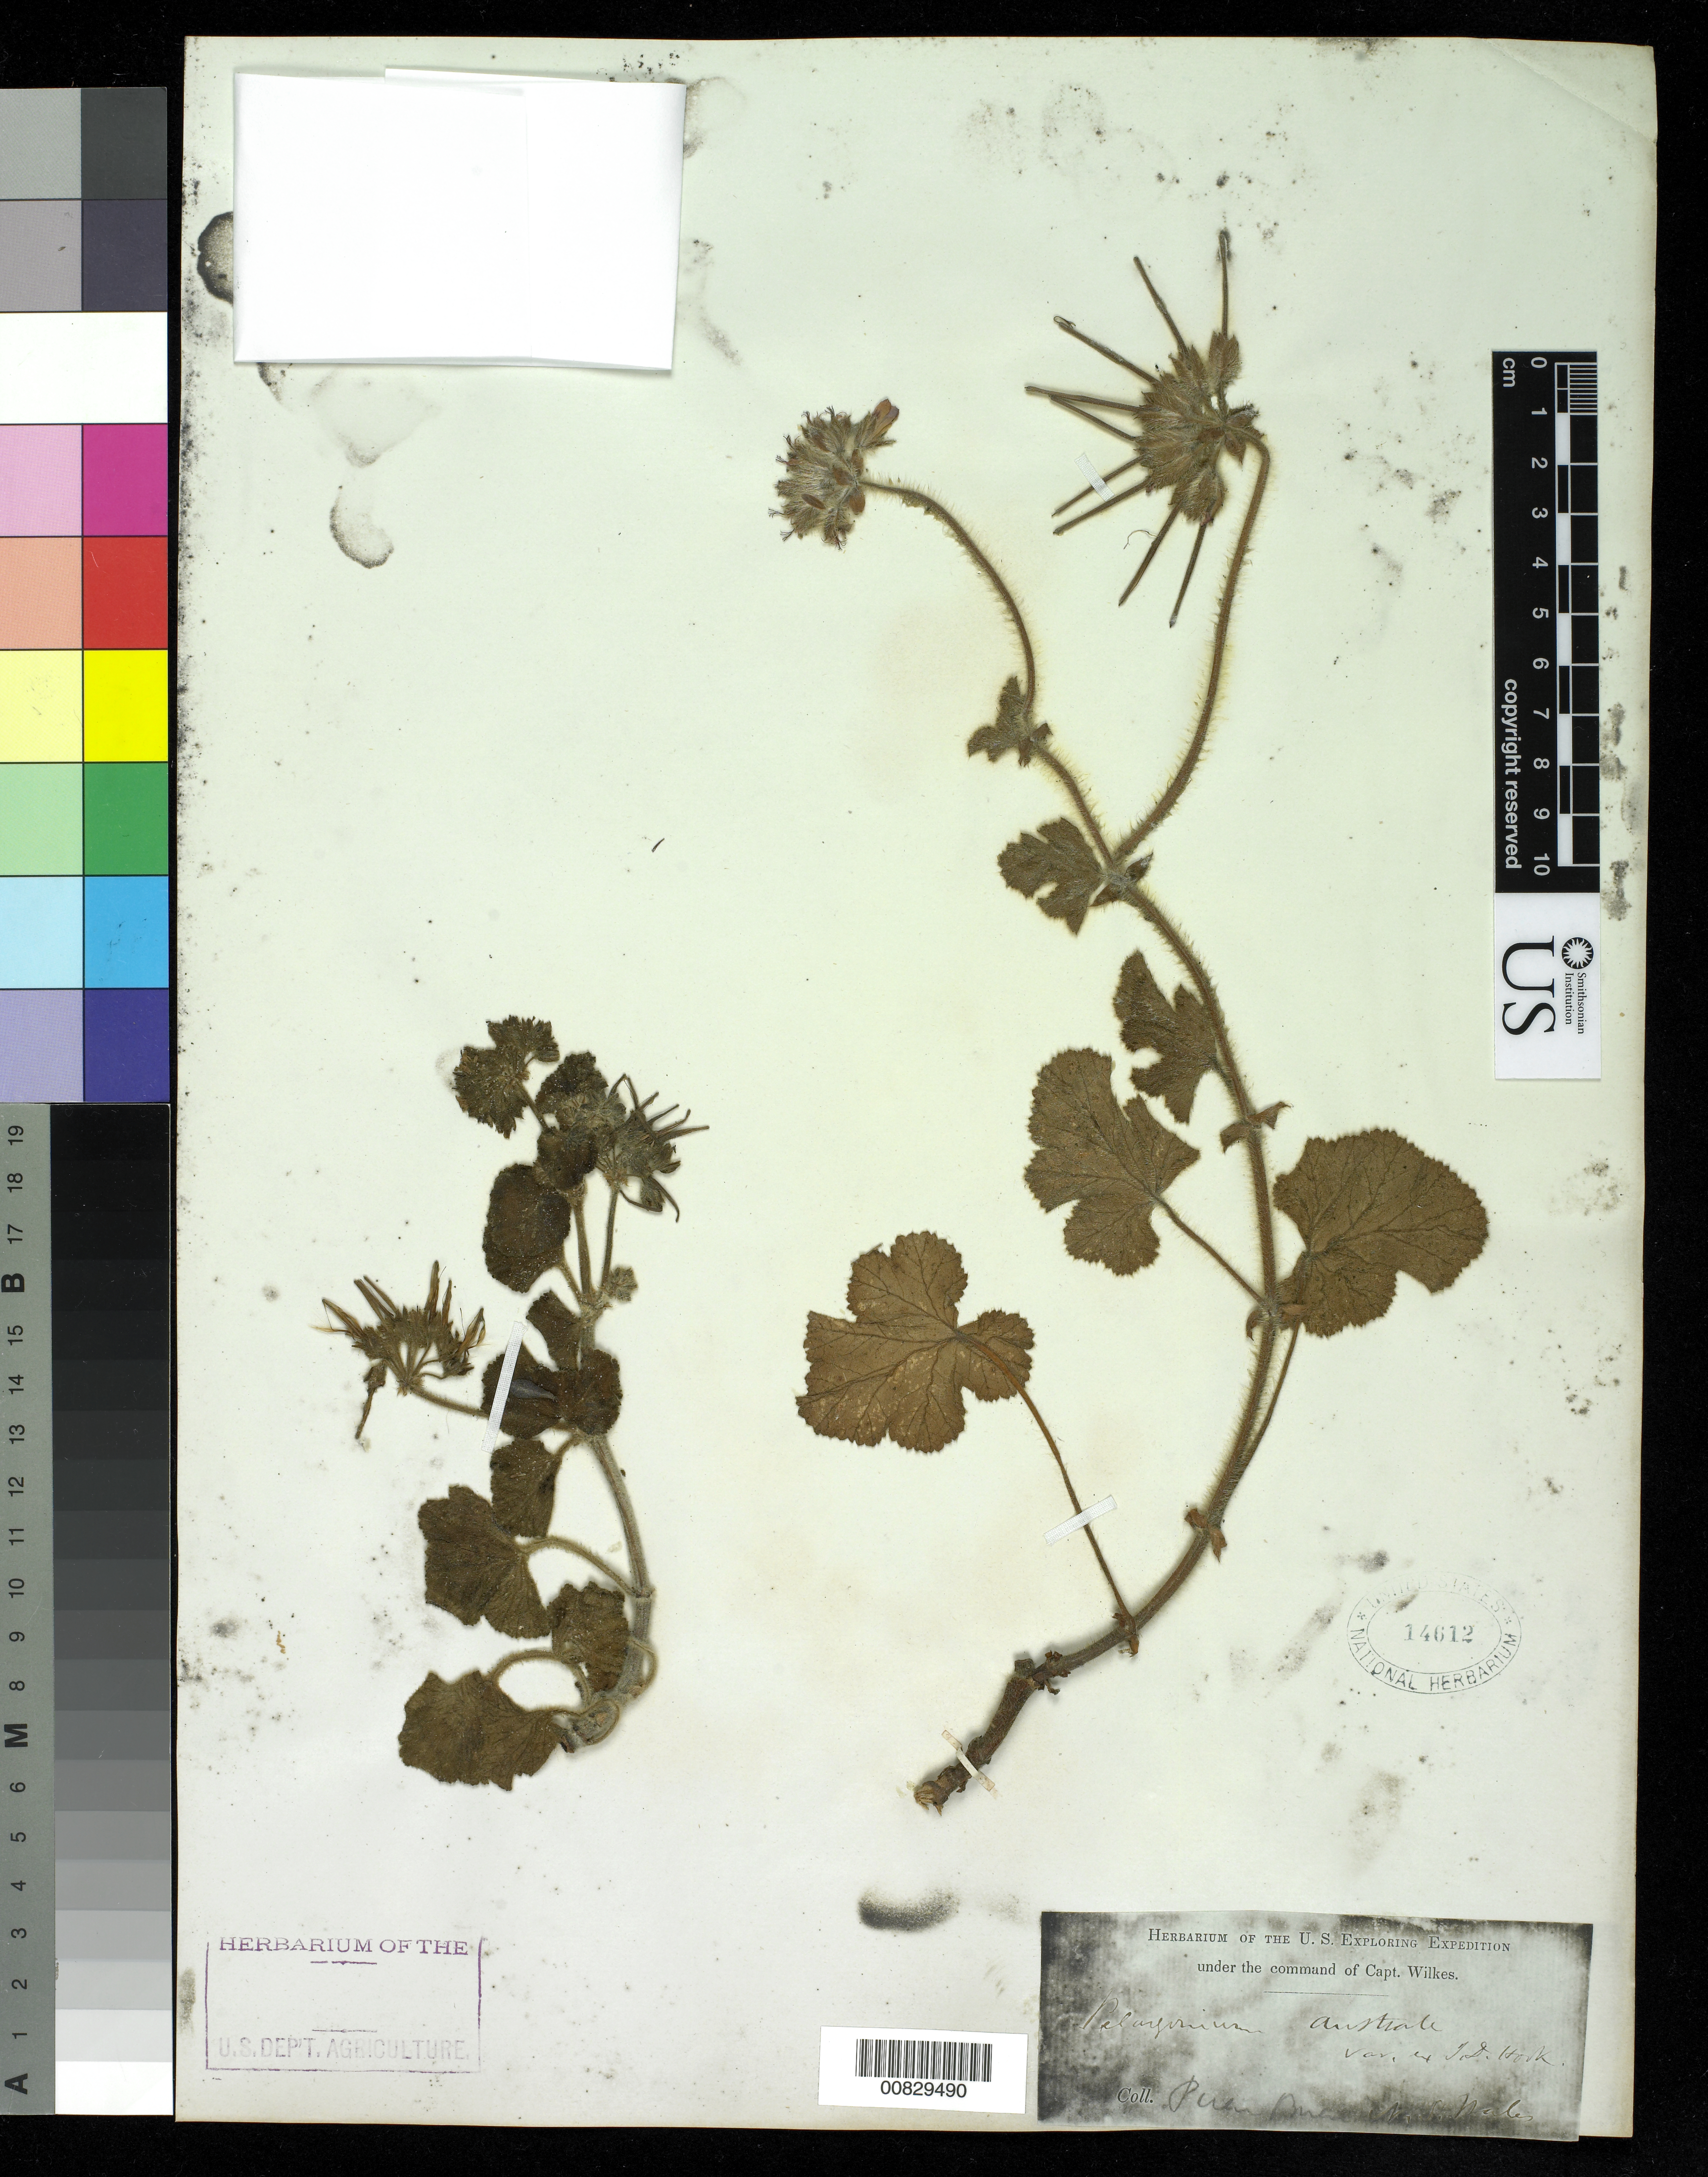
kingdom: Plantae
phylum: Tracheophyta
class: Magnoliopsida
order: Geraniales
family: Geraniaceae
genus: Pelargonium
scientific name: Pelargonium australe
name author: Willd.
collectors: Wilkes Explor. Exped.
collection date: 1838/1842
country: Australia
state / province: New South Wales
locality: Puen Buen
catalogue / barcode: US 14612